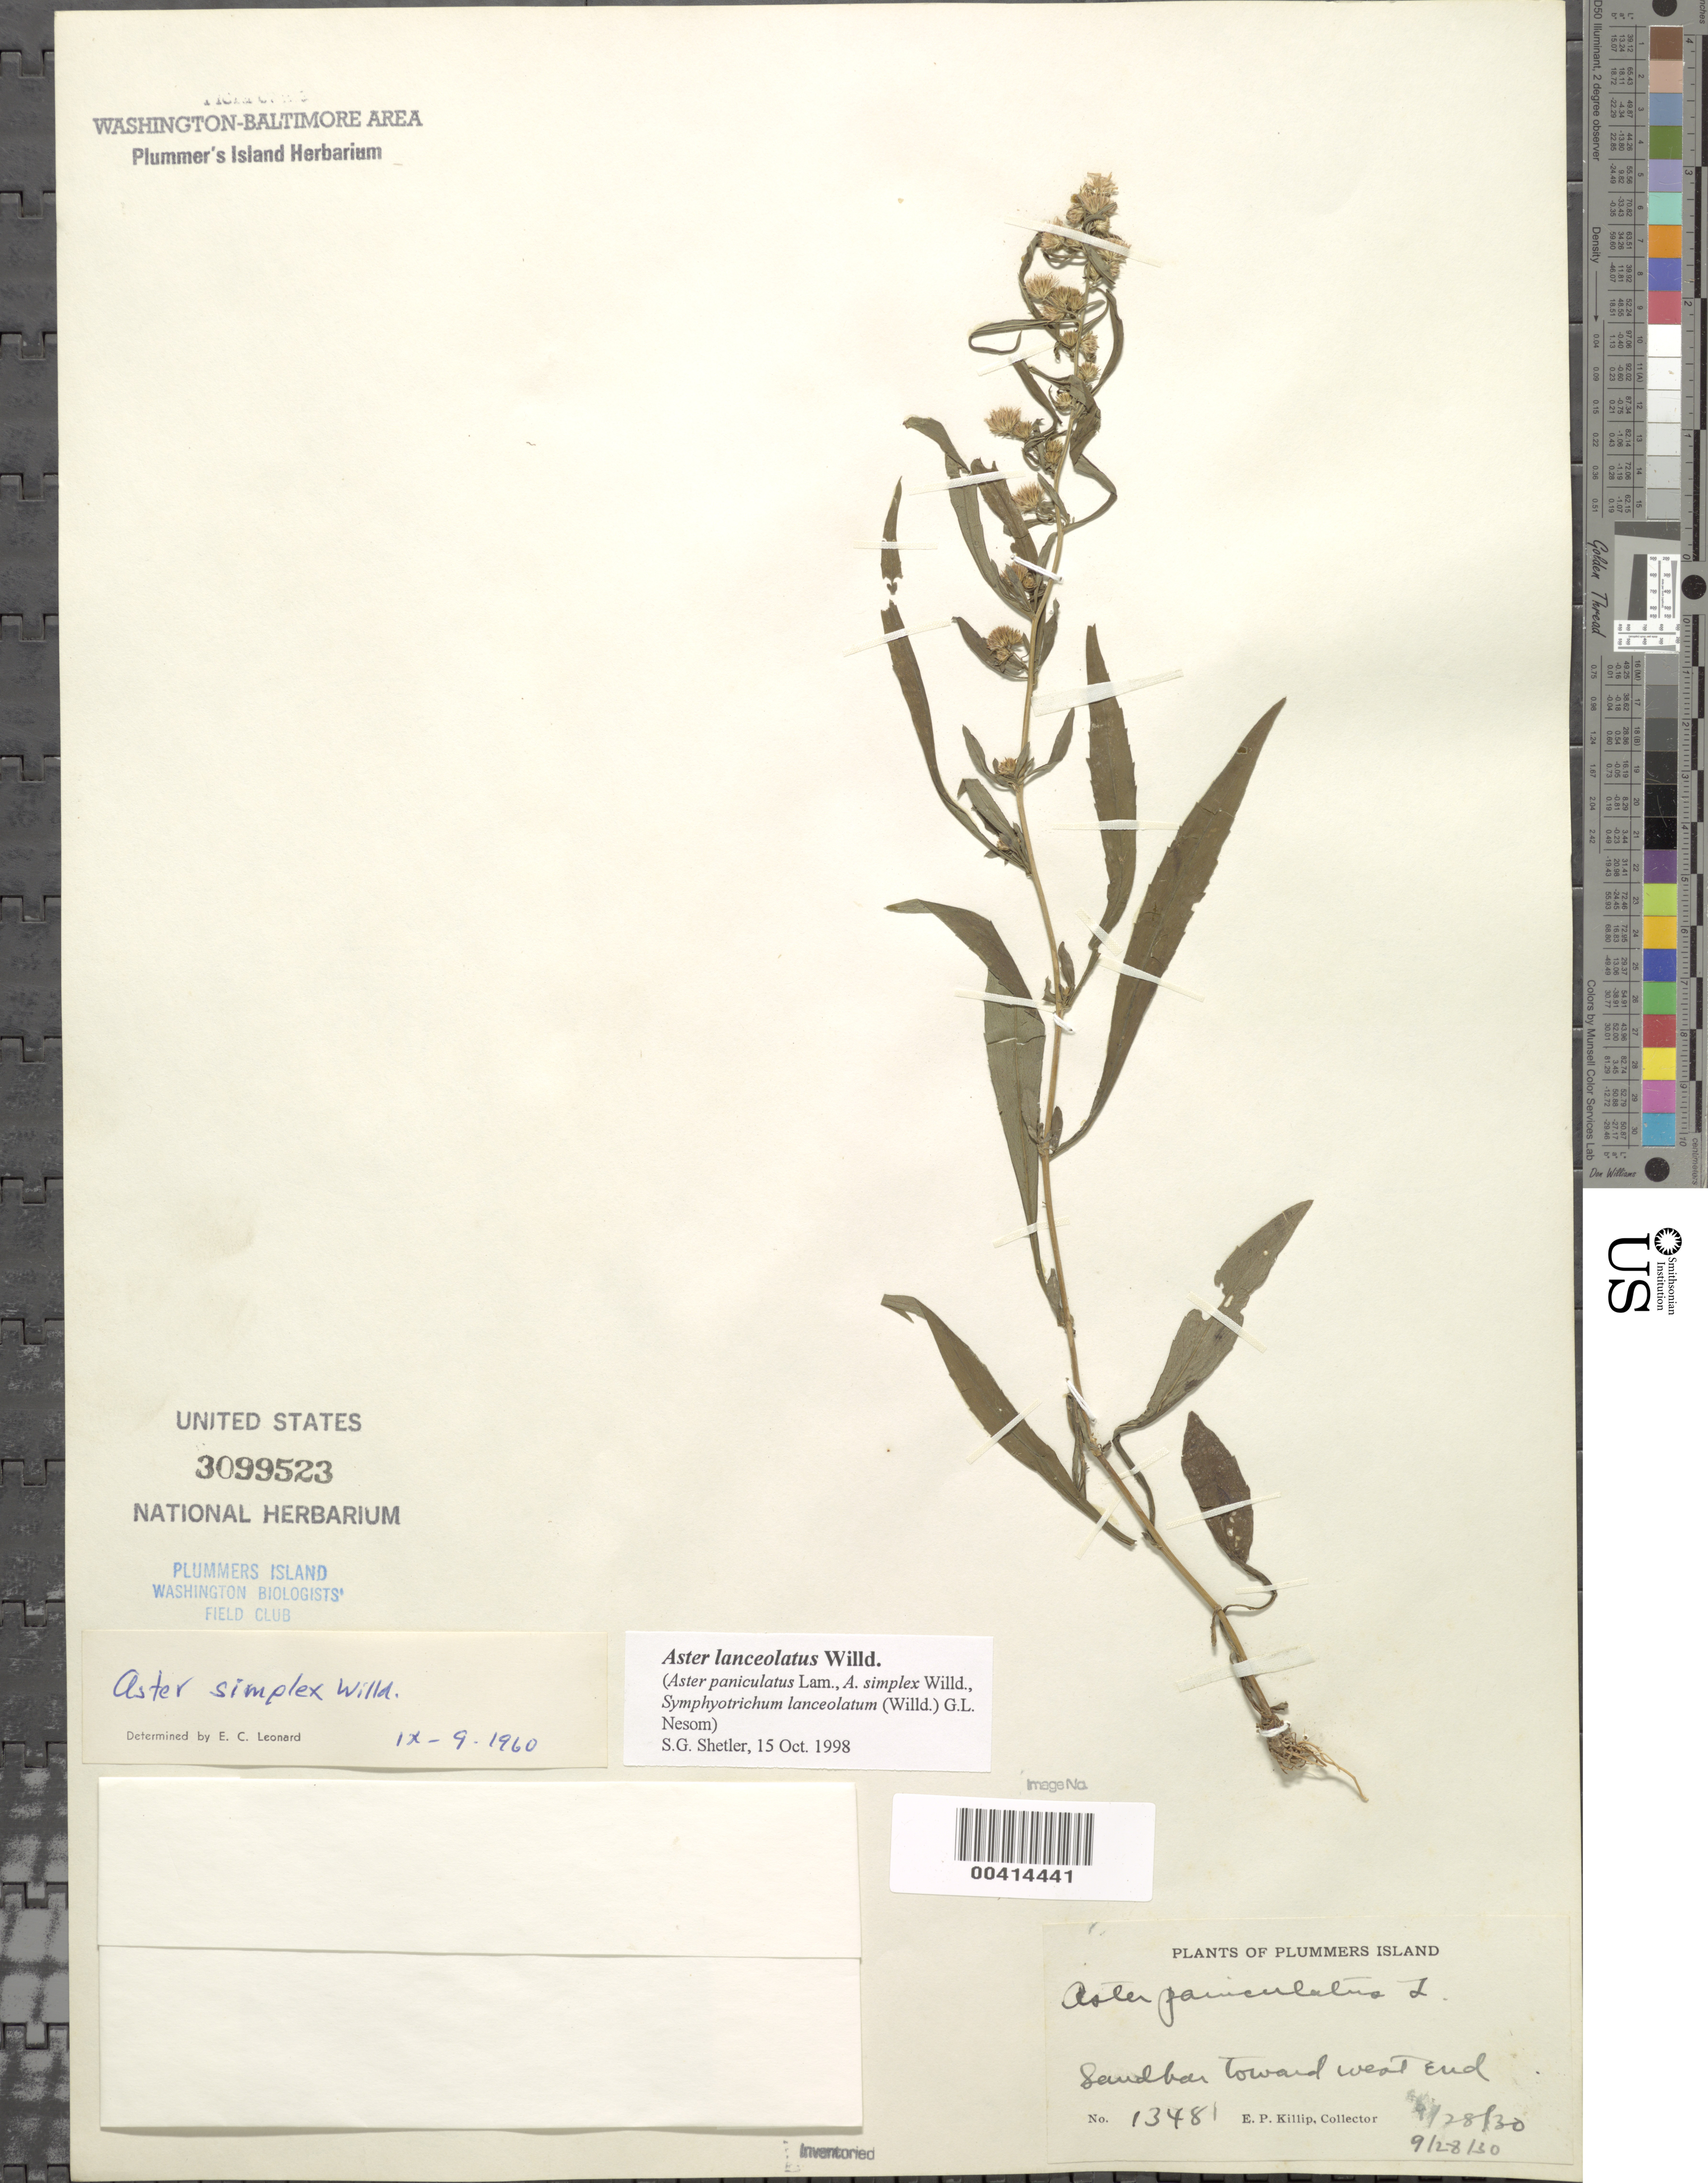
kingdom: Plantae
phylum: Tracheophyta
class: Magnoliopsida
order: Asterales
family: Asteraceae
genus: Symphyotrichum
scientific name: Symphyotrichum lanceolatum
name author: (Willd.) G.L. Nesom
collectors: E. P. Killip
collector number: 13481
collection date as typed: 28 Sep 1930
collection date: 1930-09-28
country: United States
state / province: Maryland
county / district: Montgomery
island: Plummers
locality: Plummer's Island; sandbar toward west end Plummers Island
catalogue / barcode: US 3099523